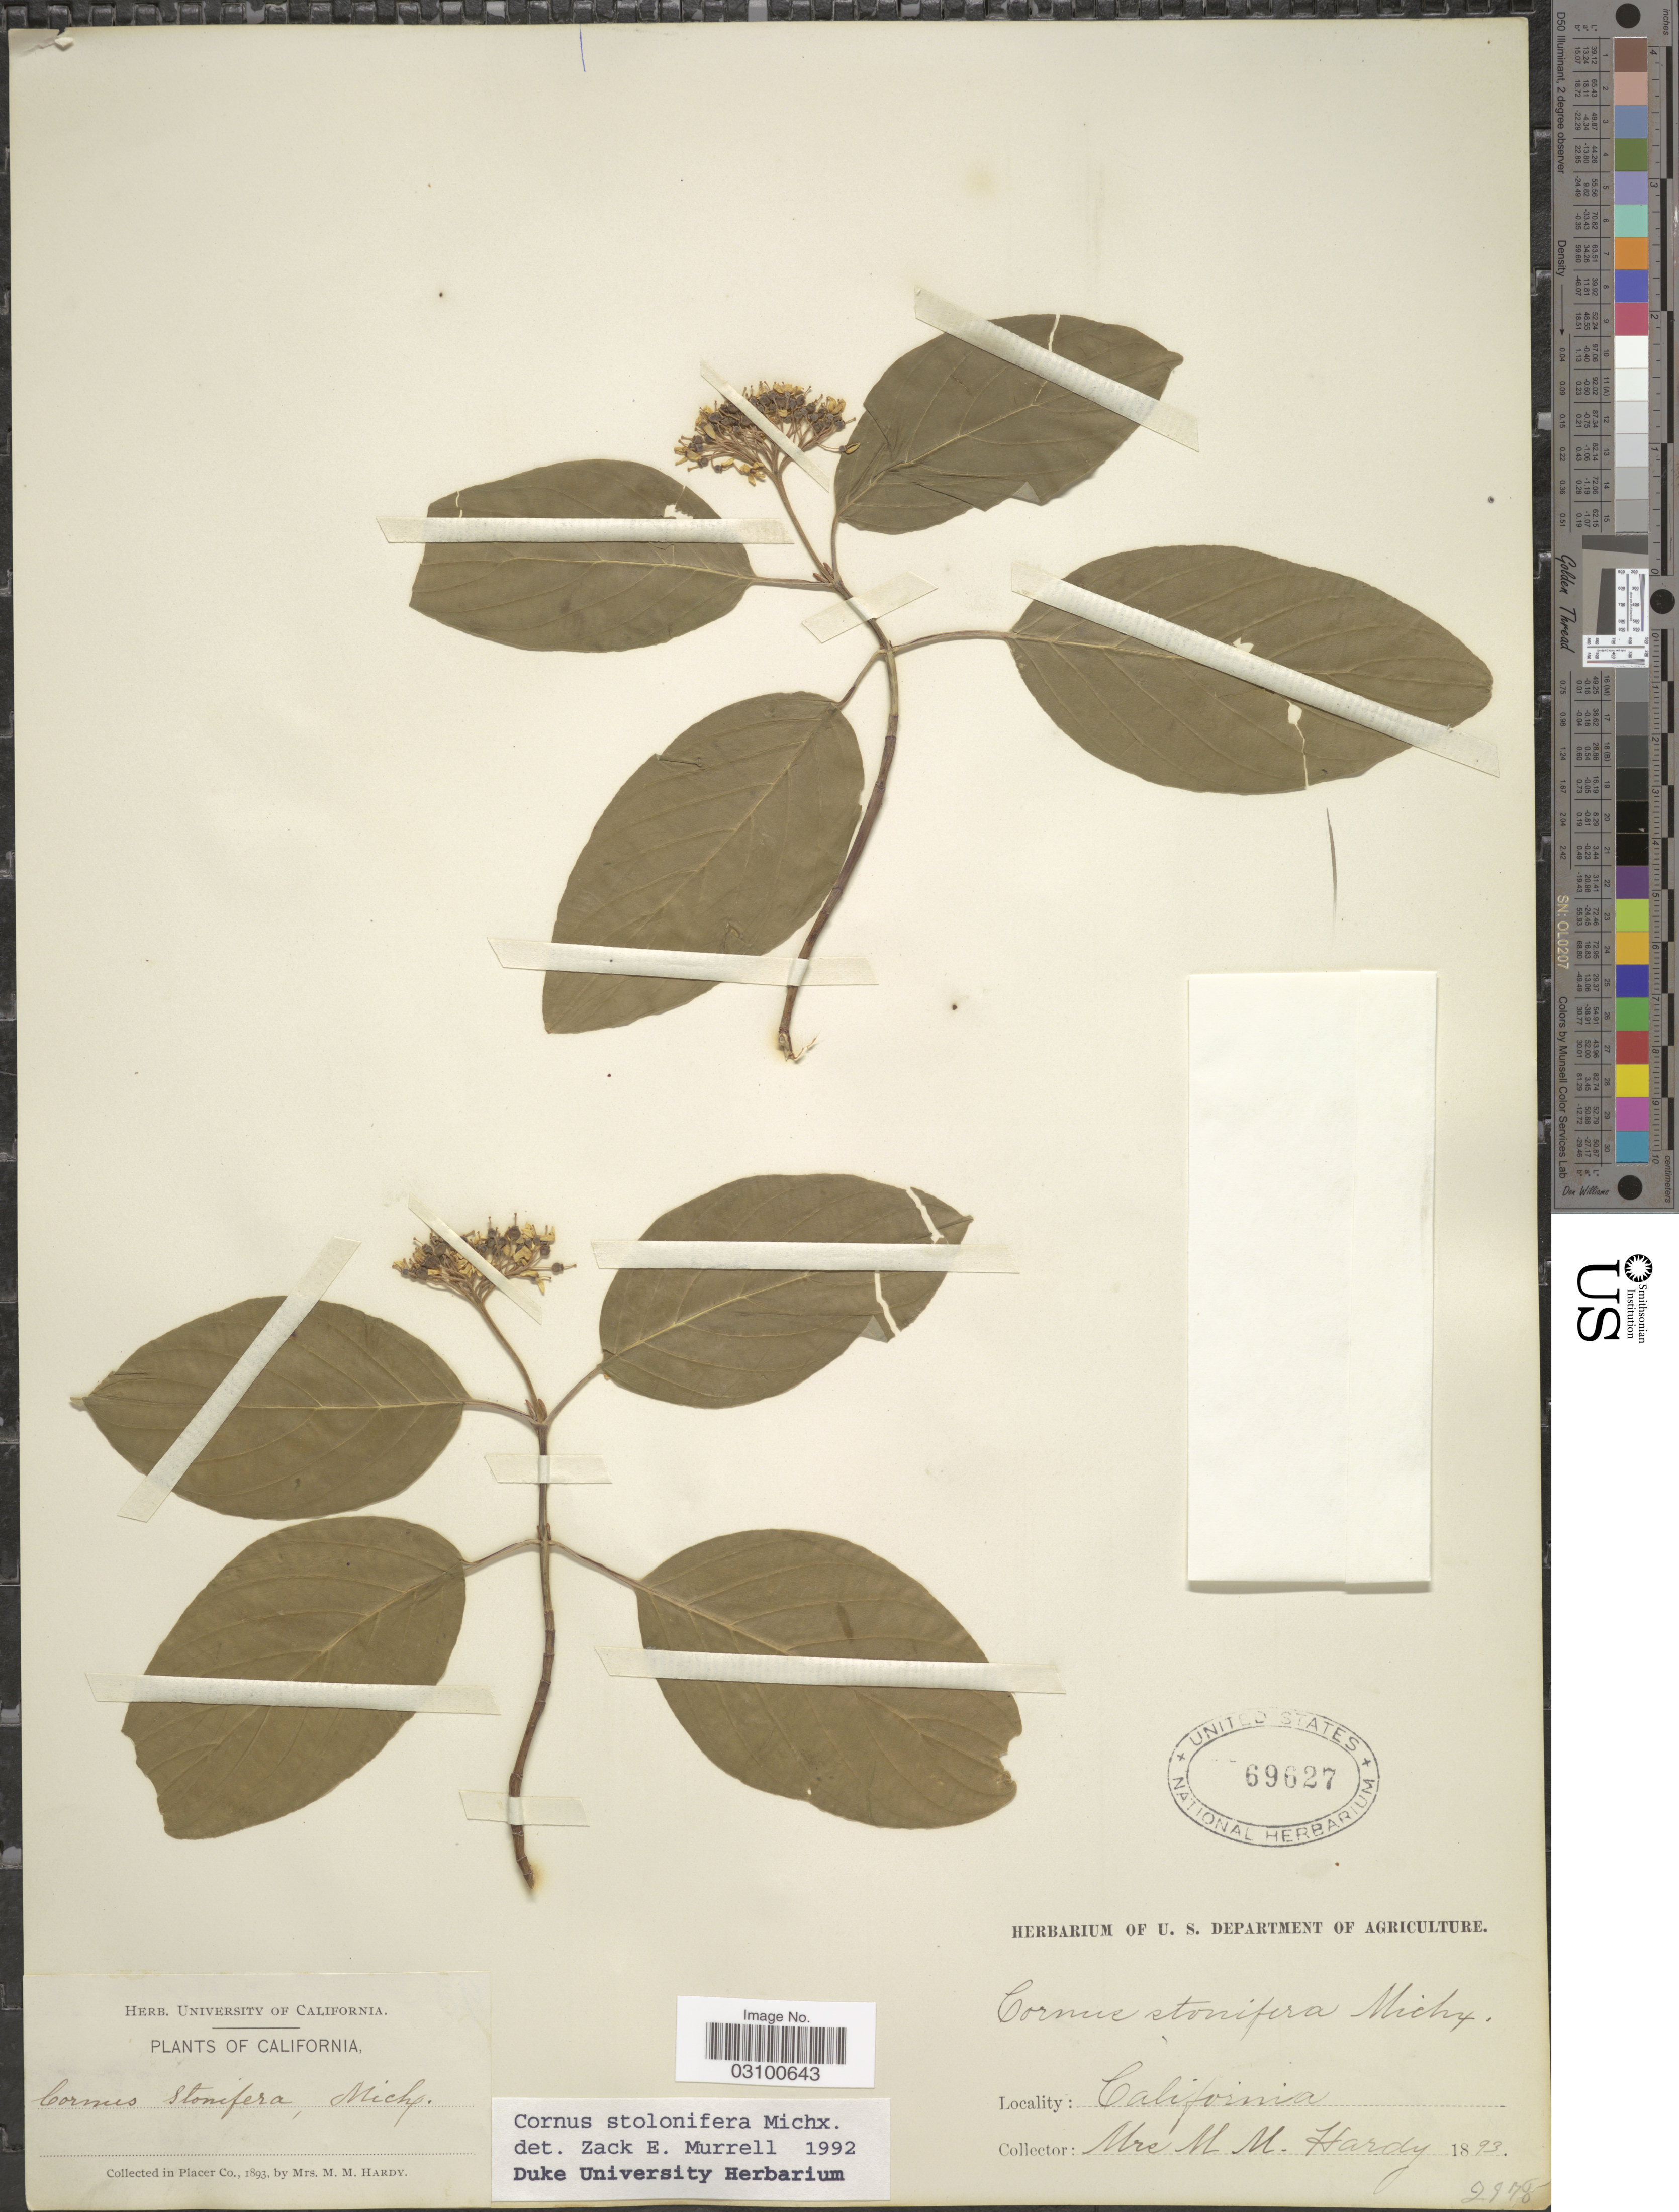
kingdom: Plantae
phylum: Tracheophyta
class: Magnoliopsida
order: Cornales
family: Cornaceae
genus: Cornus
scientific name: Cornus sericea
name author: L.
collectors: Mrs. M. M. Hardy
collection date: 1893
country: United States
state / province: California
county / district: Placer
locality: In Placer Co.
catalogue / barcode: US 69627